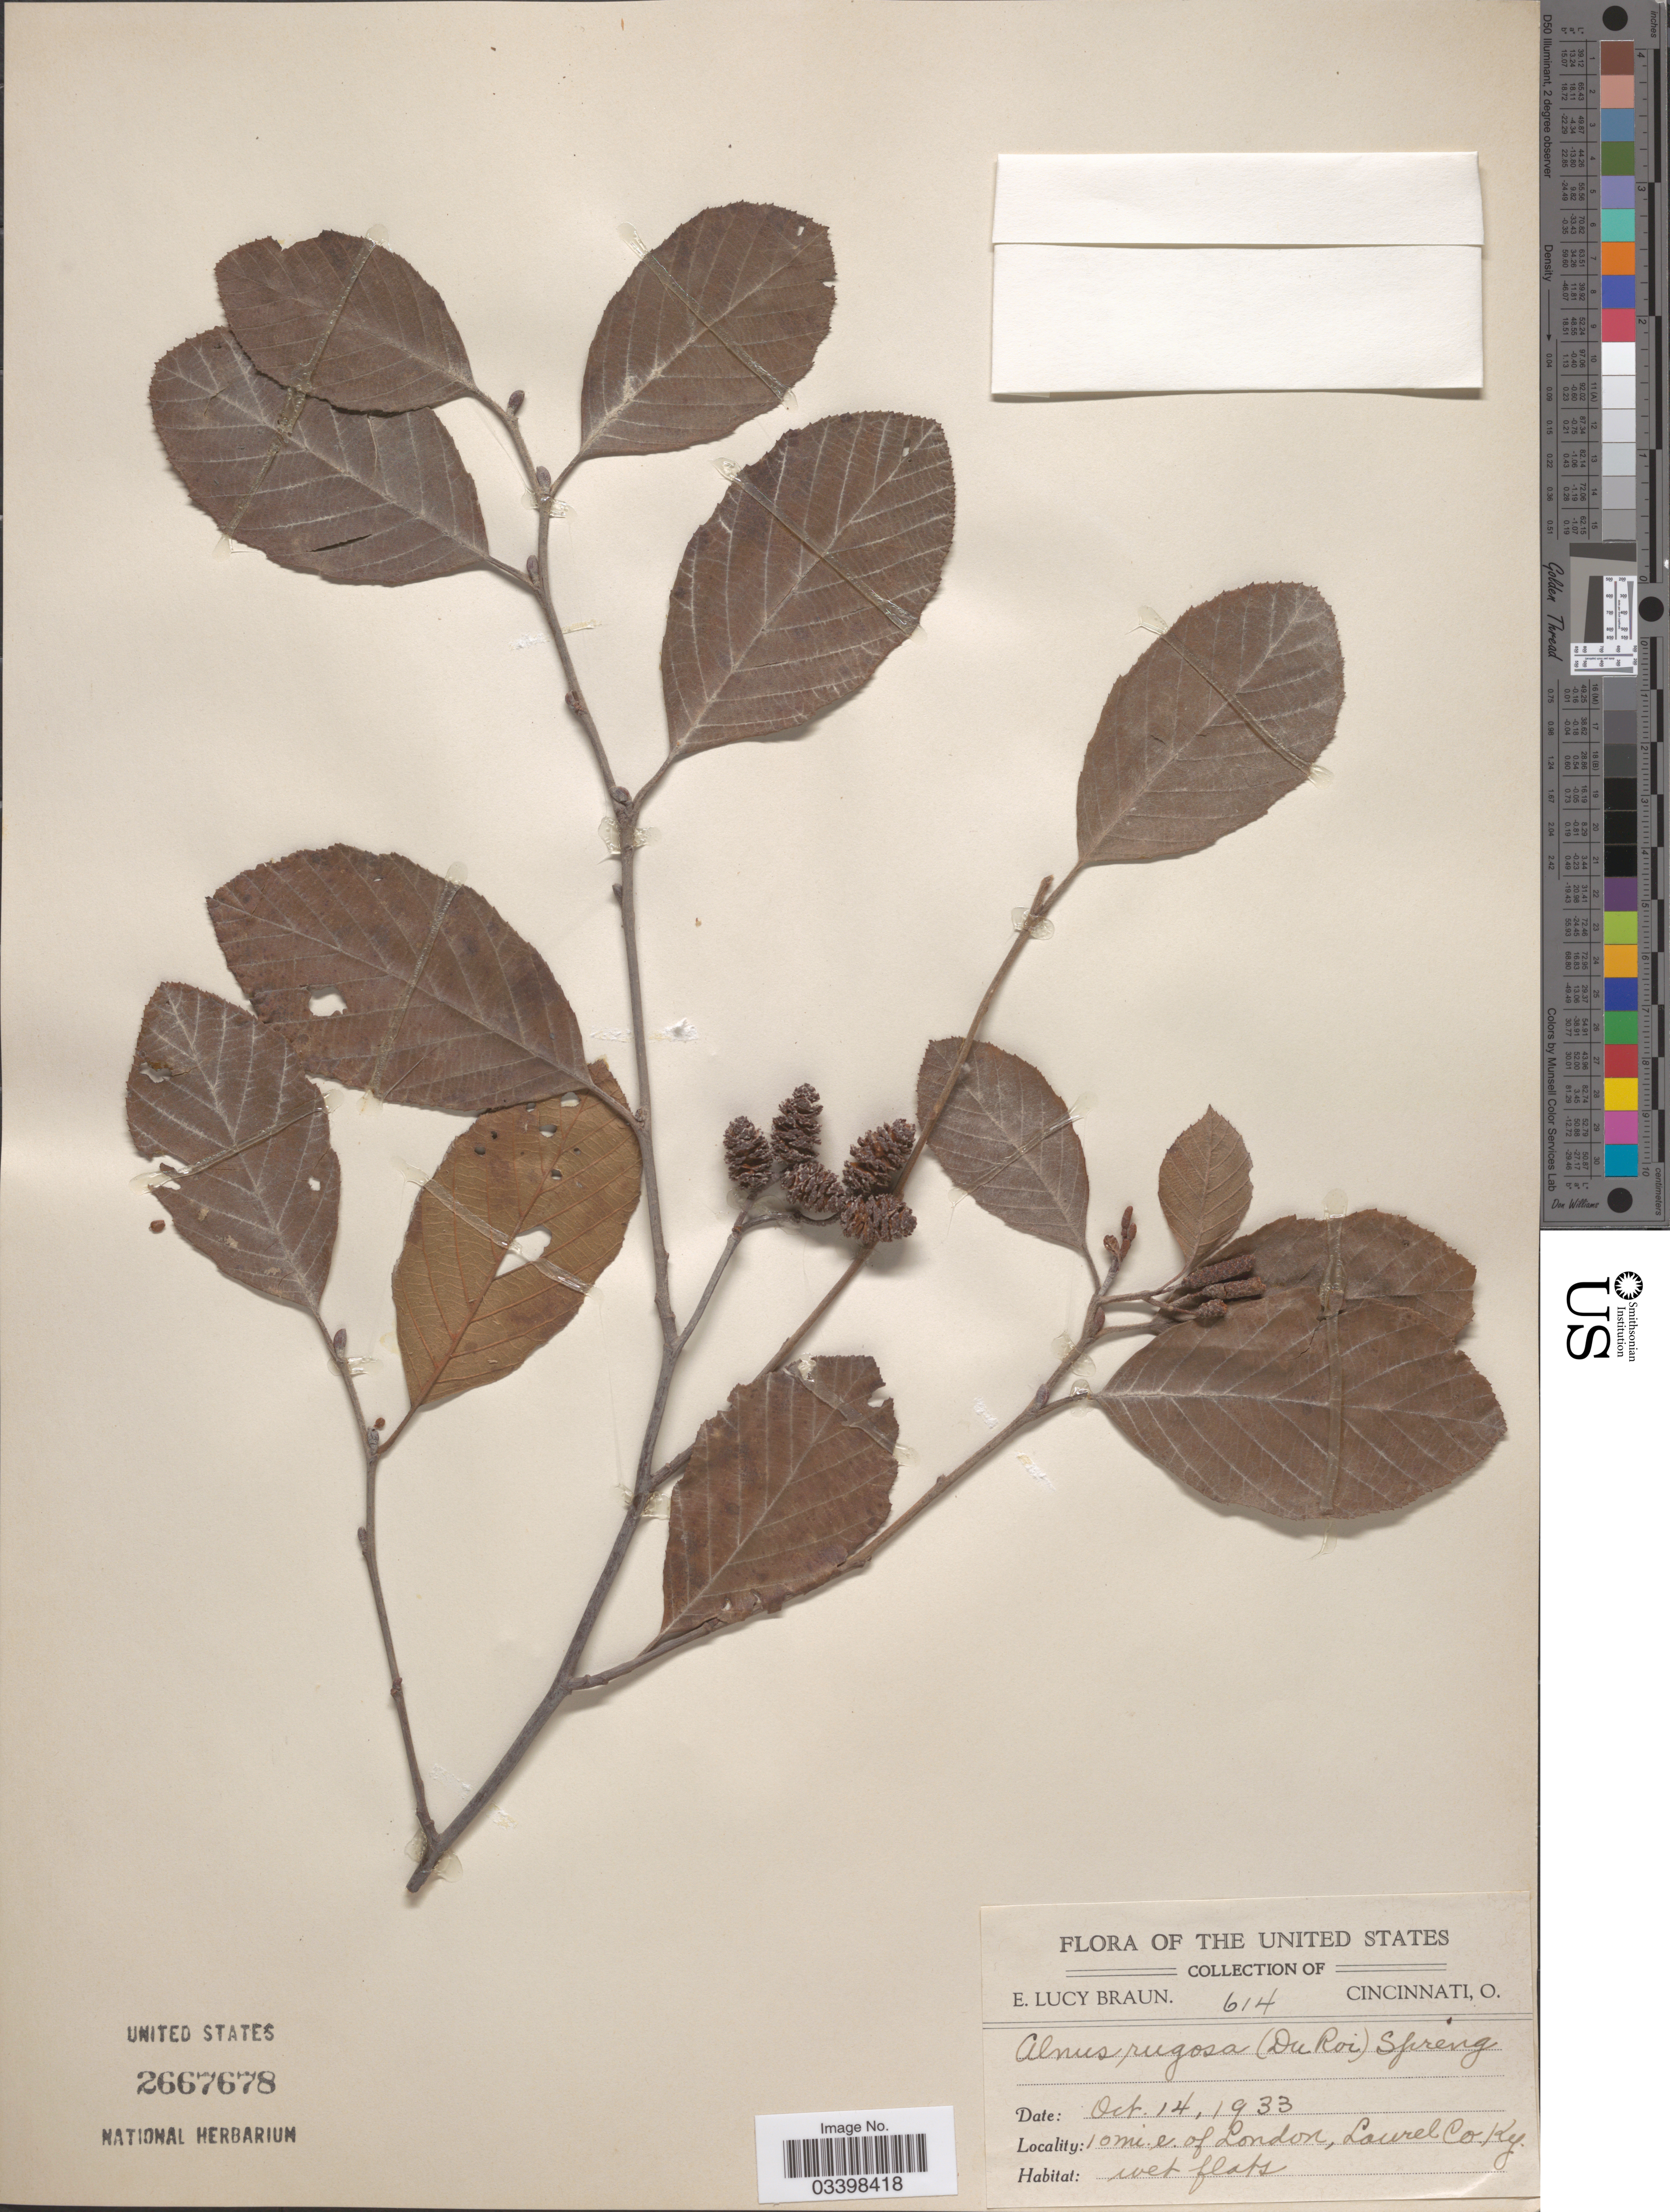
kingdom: Plantae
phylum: Tracheophyta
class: Magnoliopsida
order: Fagales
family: Betulaceae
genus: Alnus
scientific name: Alnus serrulata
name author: (Aiton) Willd.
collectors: E. L. Braun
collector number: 614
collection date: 1933-10-14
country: United States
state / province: Kentucky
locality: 10 mi. e. of London, Laurel Co.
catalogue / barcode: US 2667678